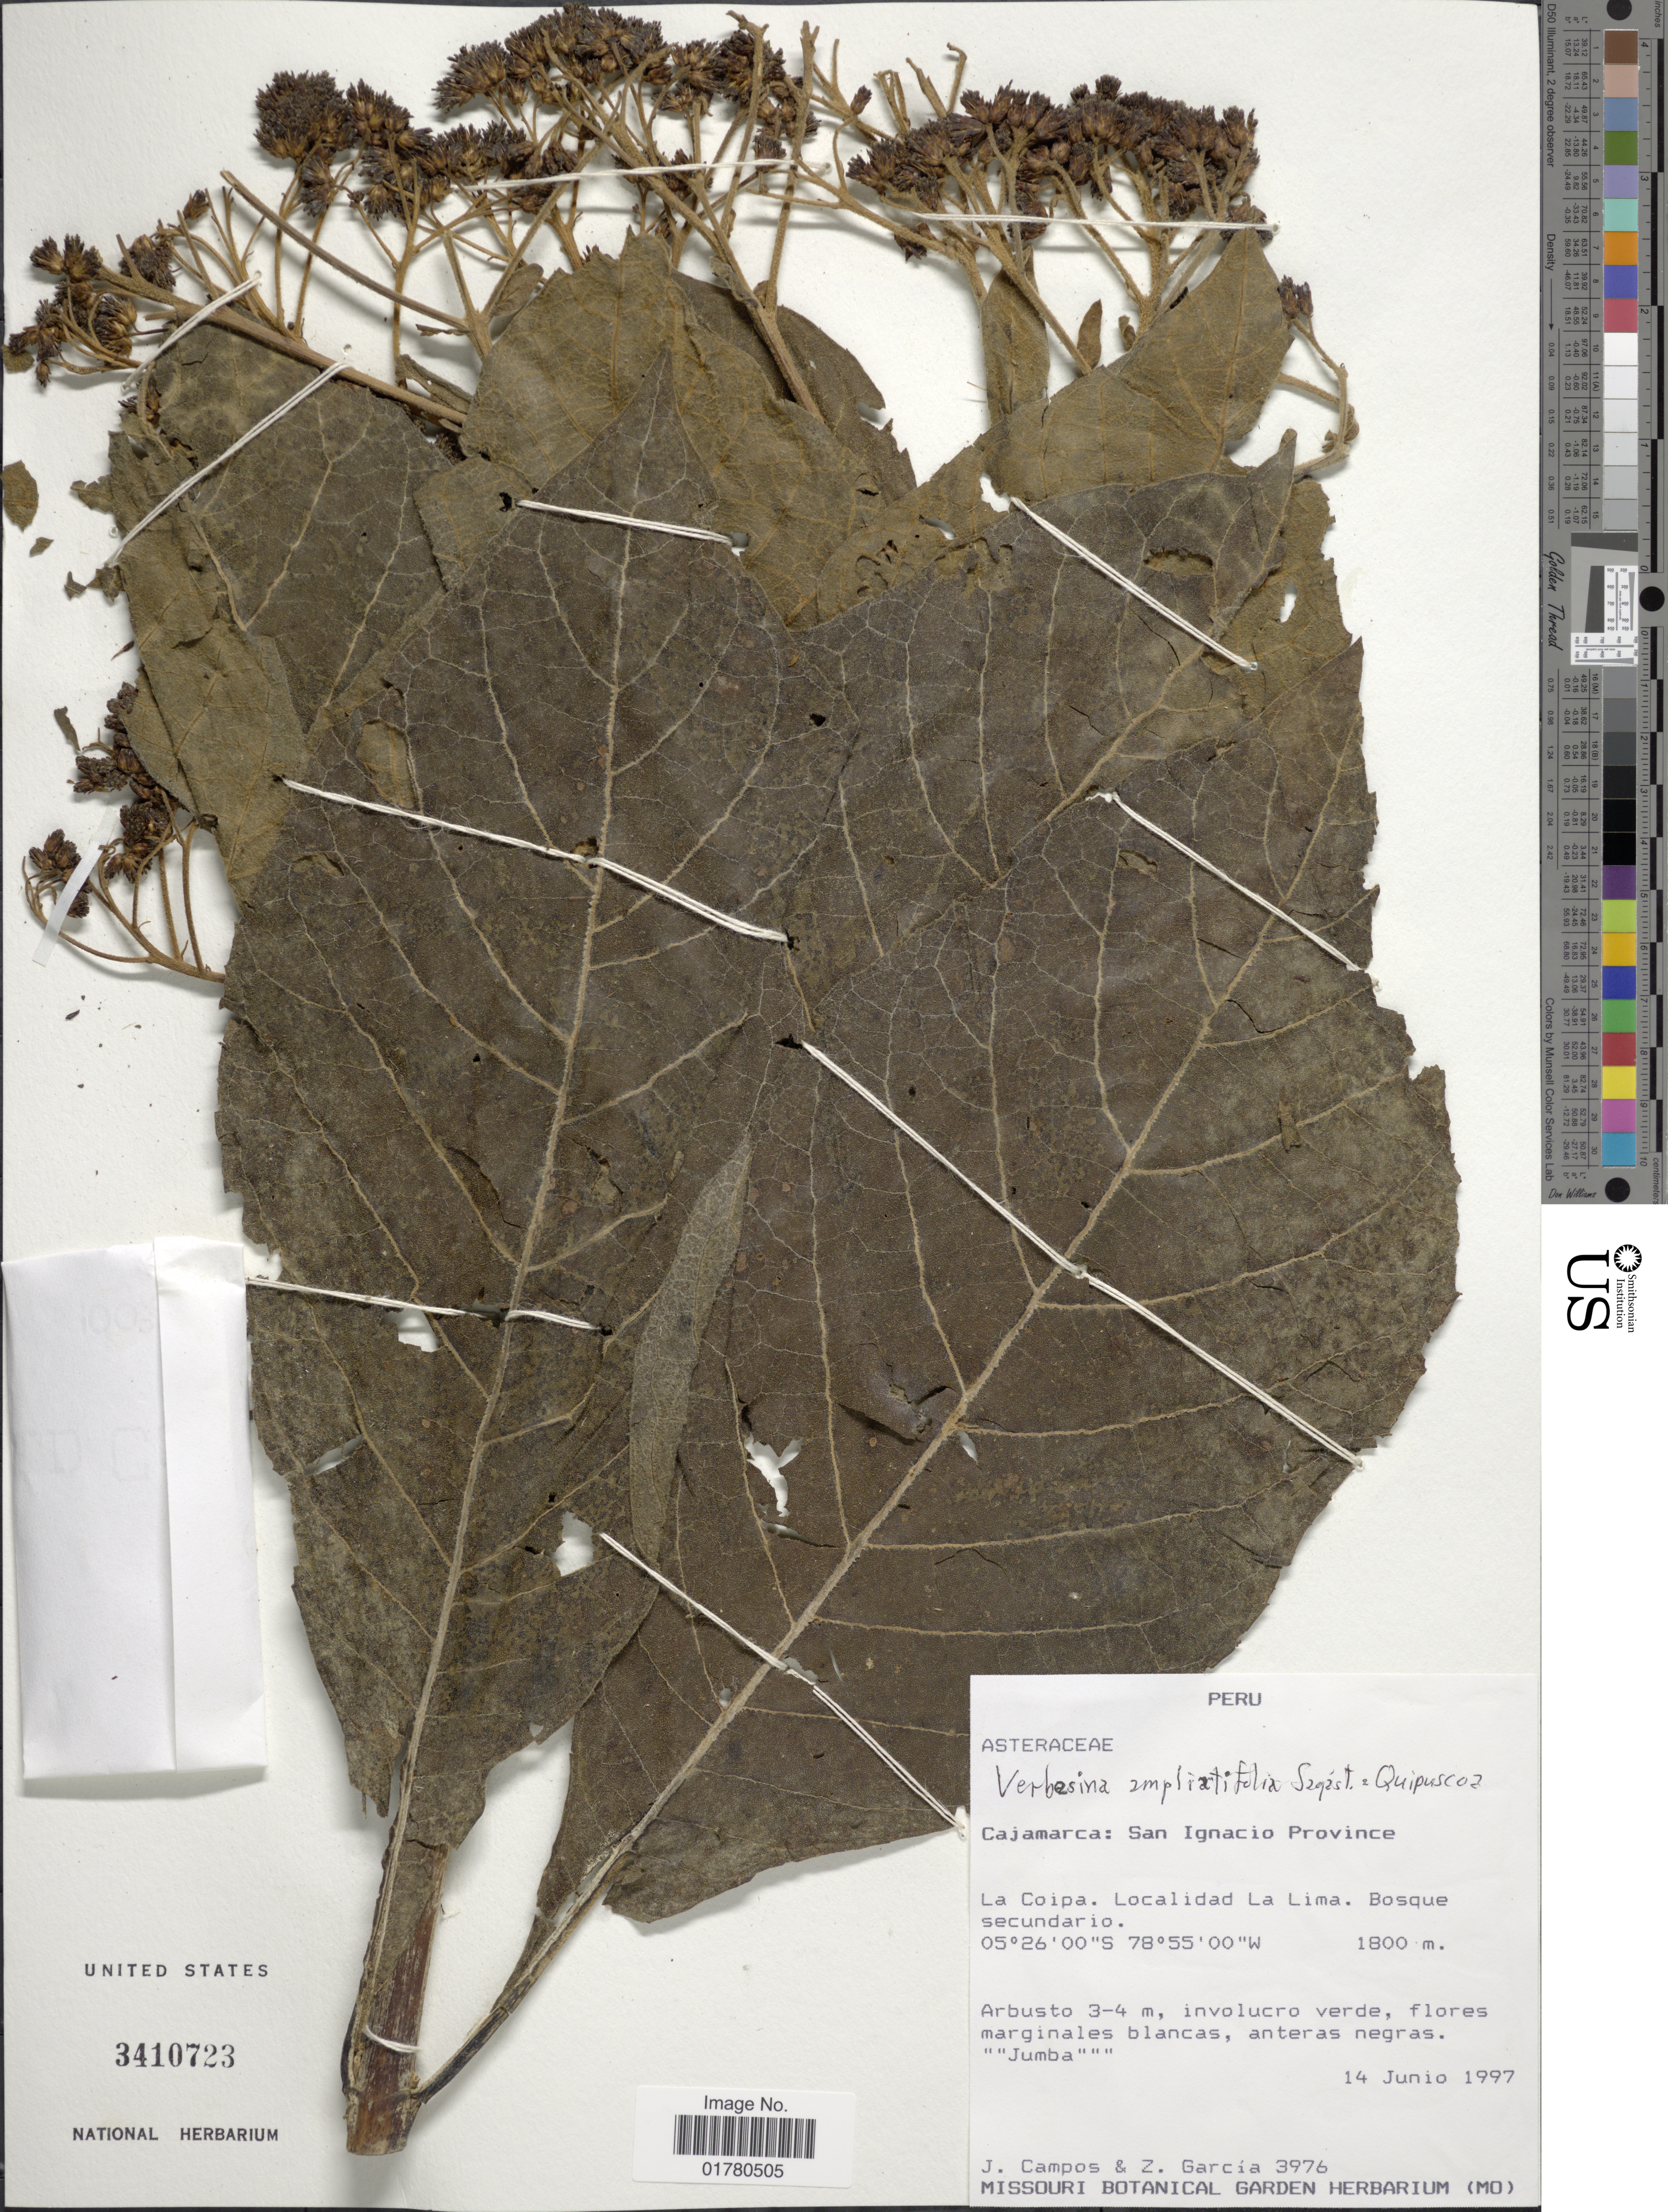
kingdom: Plantae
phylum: Tracheophyta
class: Magnoliopsida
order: Asterales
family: Asteraceae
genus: Verbesina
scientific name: Verbesina ampliatifolia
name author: Sagást. & Quipuscoa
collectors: J. Campos & Z. Garcia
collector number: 3976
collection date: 1997-06-14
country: Peru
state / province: Cajamarca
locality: San Ignacio Province, La Coipa. Localidad La Lima. Bosque secundario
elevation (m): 1800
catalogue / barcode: US 310723